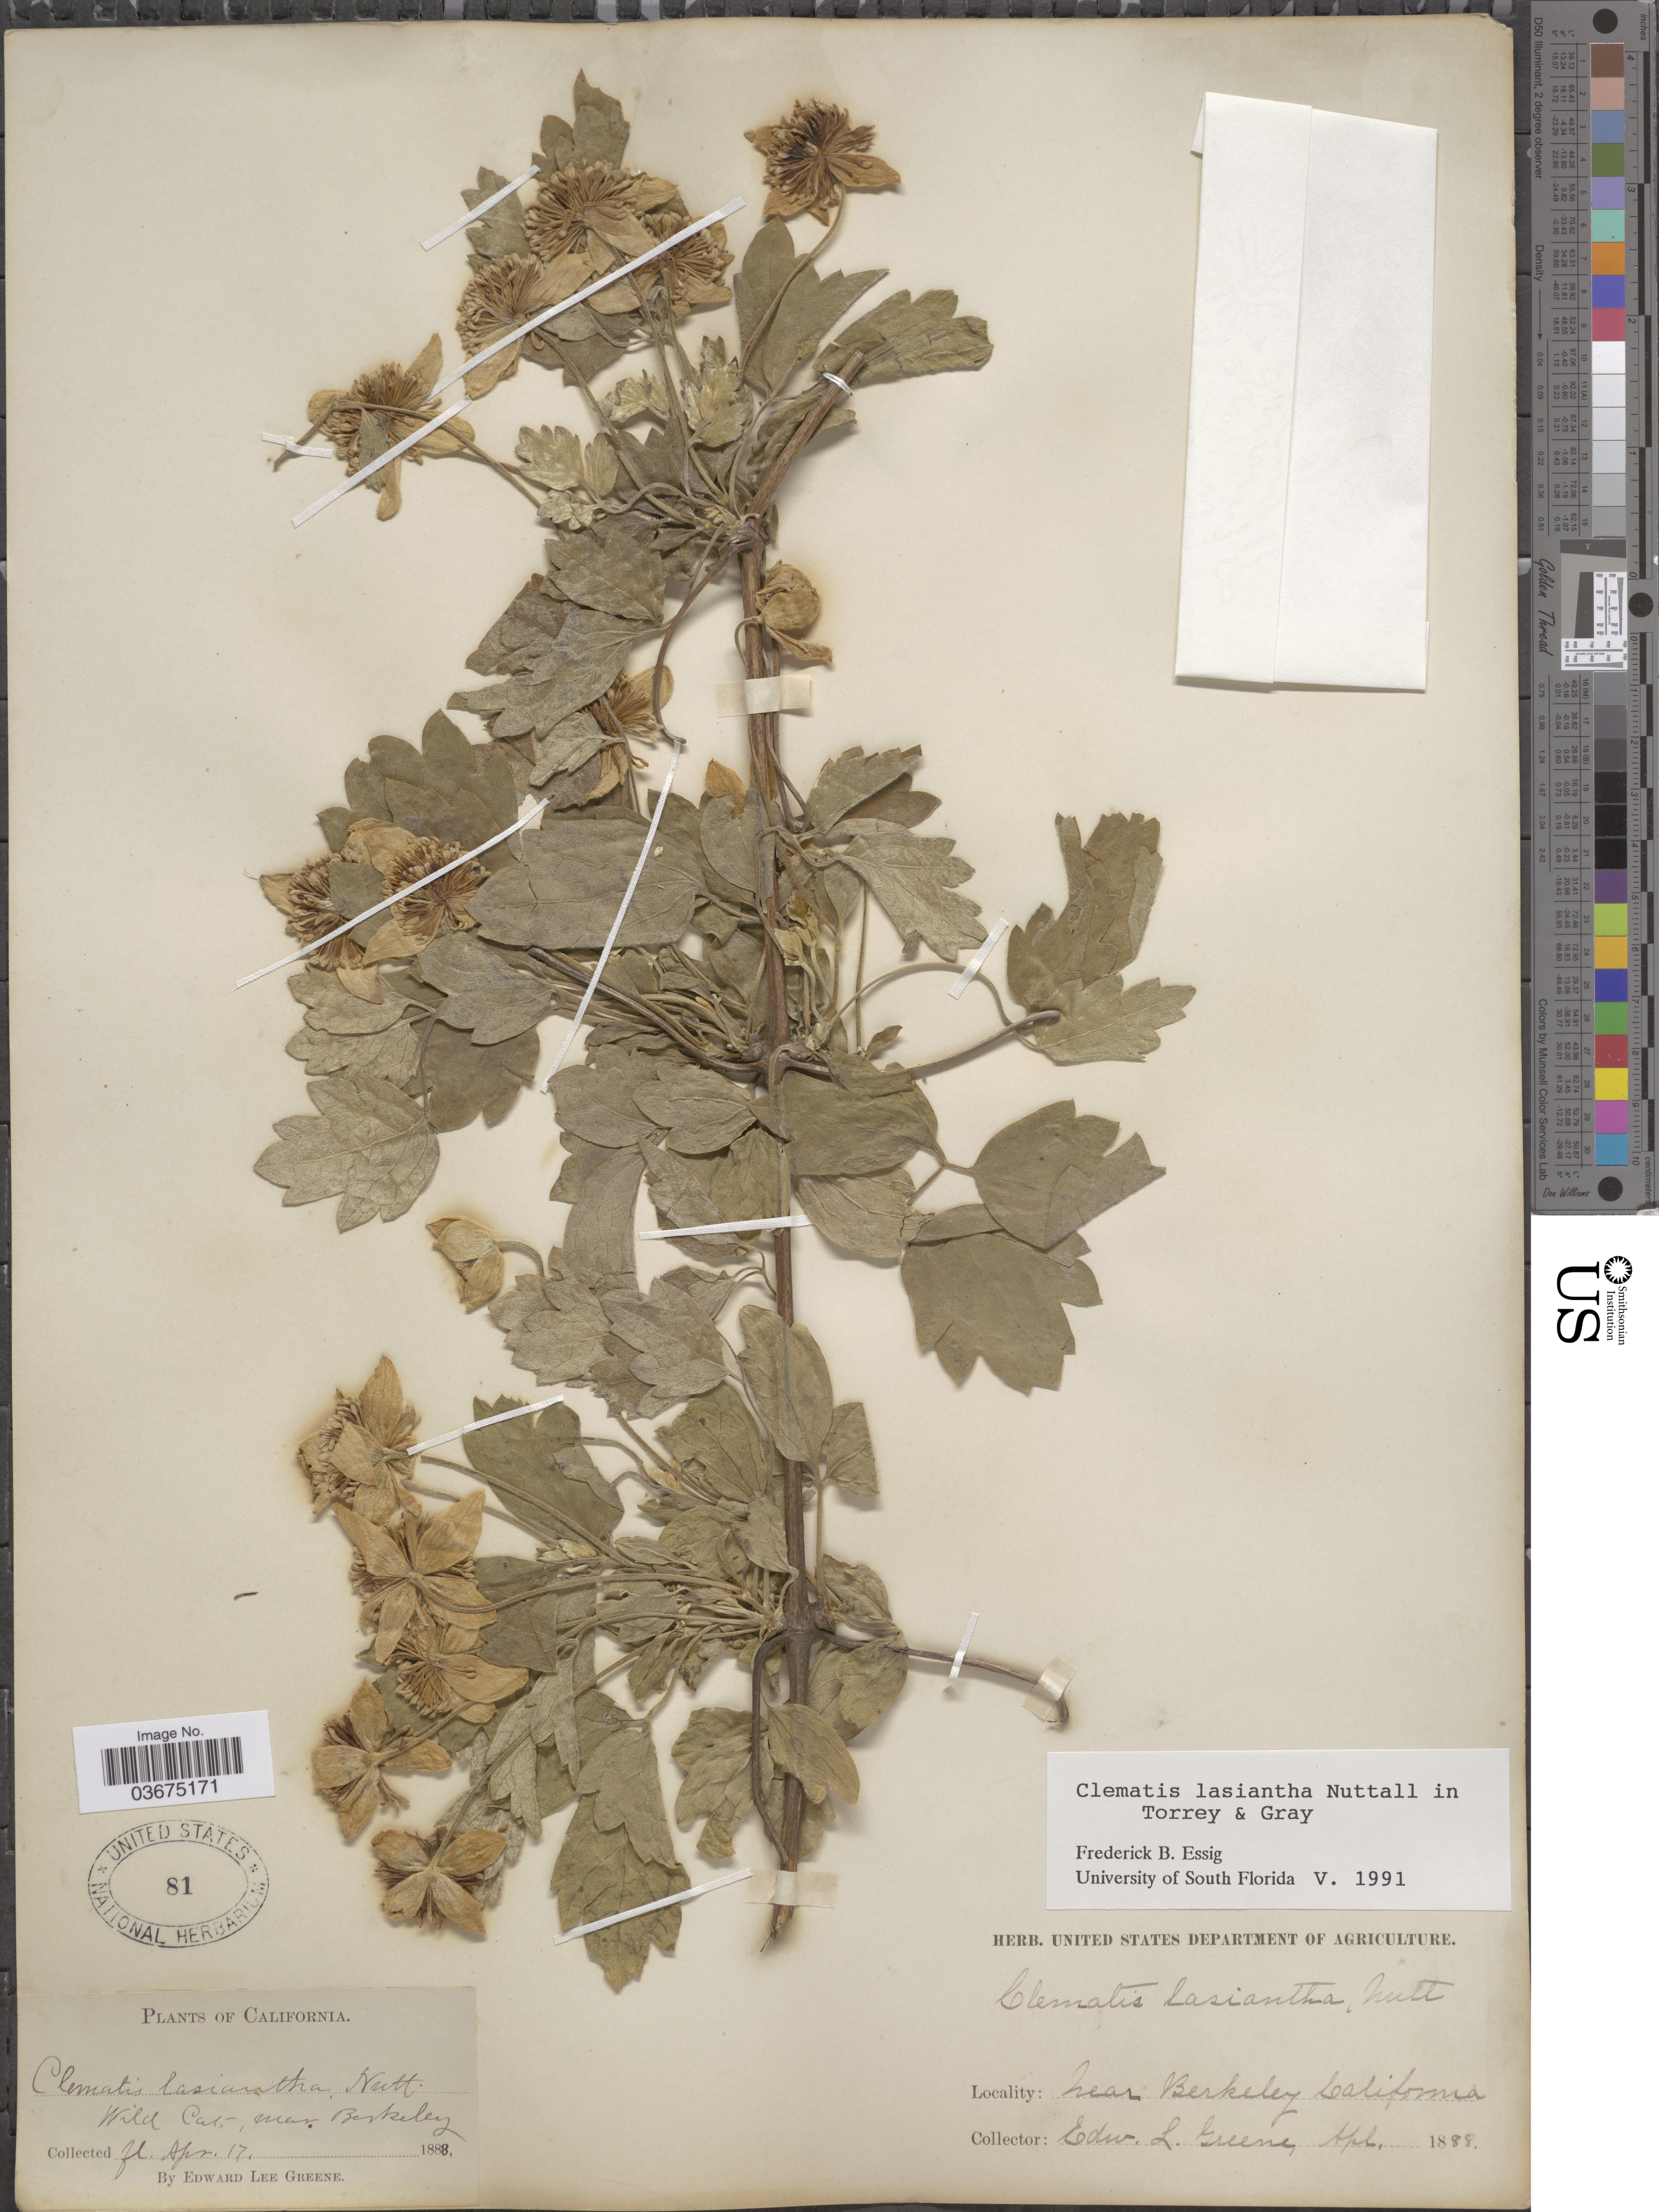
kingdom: Plantae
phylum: Tracheophyta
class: Magnoliopsida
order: Ranunculales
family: Ranunculaceae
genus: Clematis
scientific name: Clematis lasiantha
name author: Nutt.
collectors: E. L. Greene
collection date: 1888-04-17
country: United States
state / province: California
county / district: Alameda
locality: Wild cat, near Berkeley.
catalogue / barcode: US 81